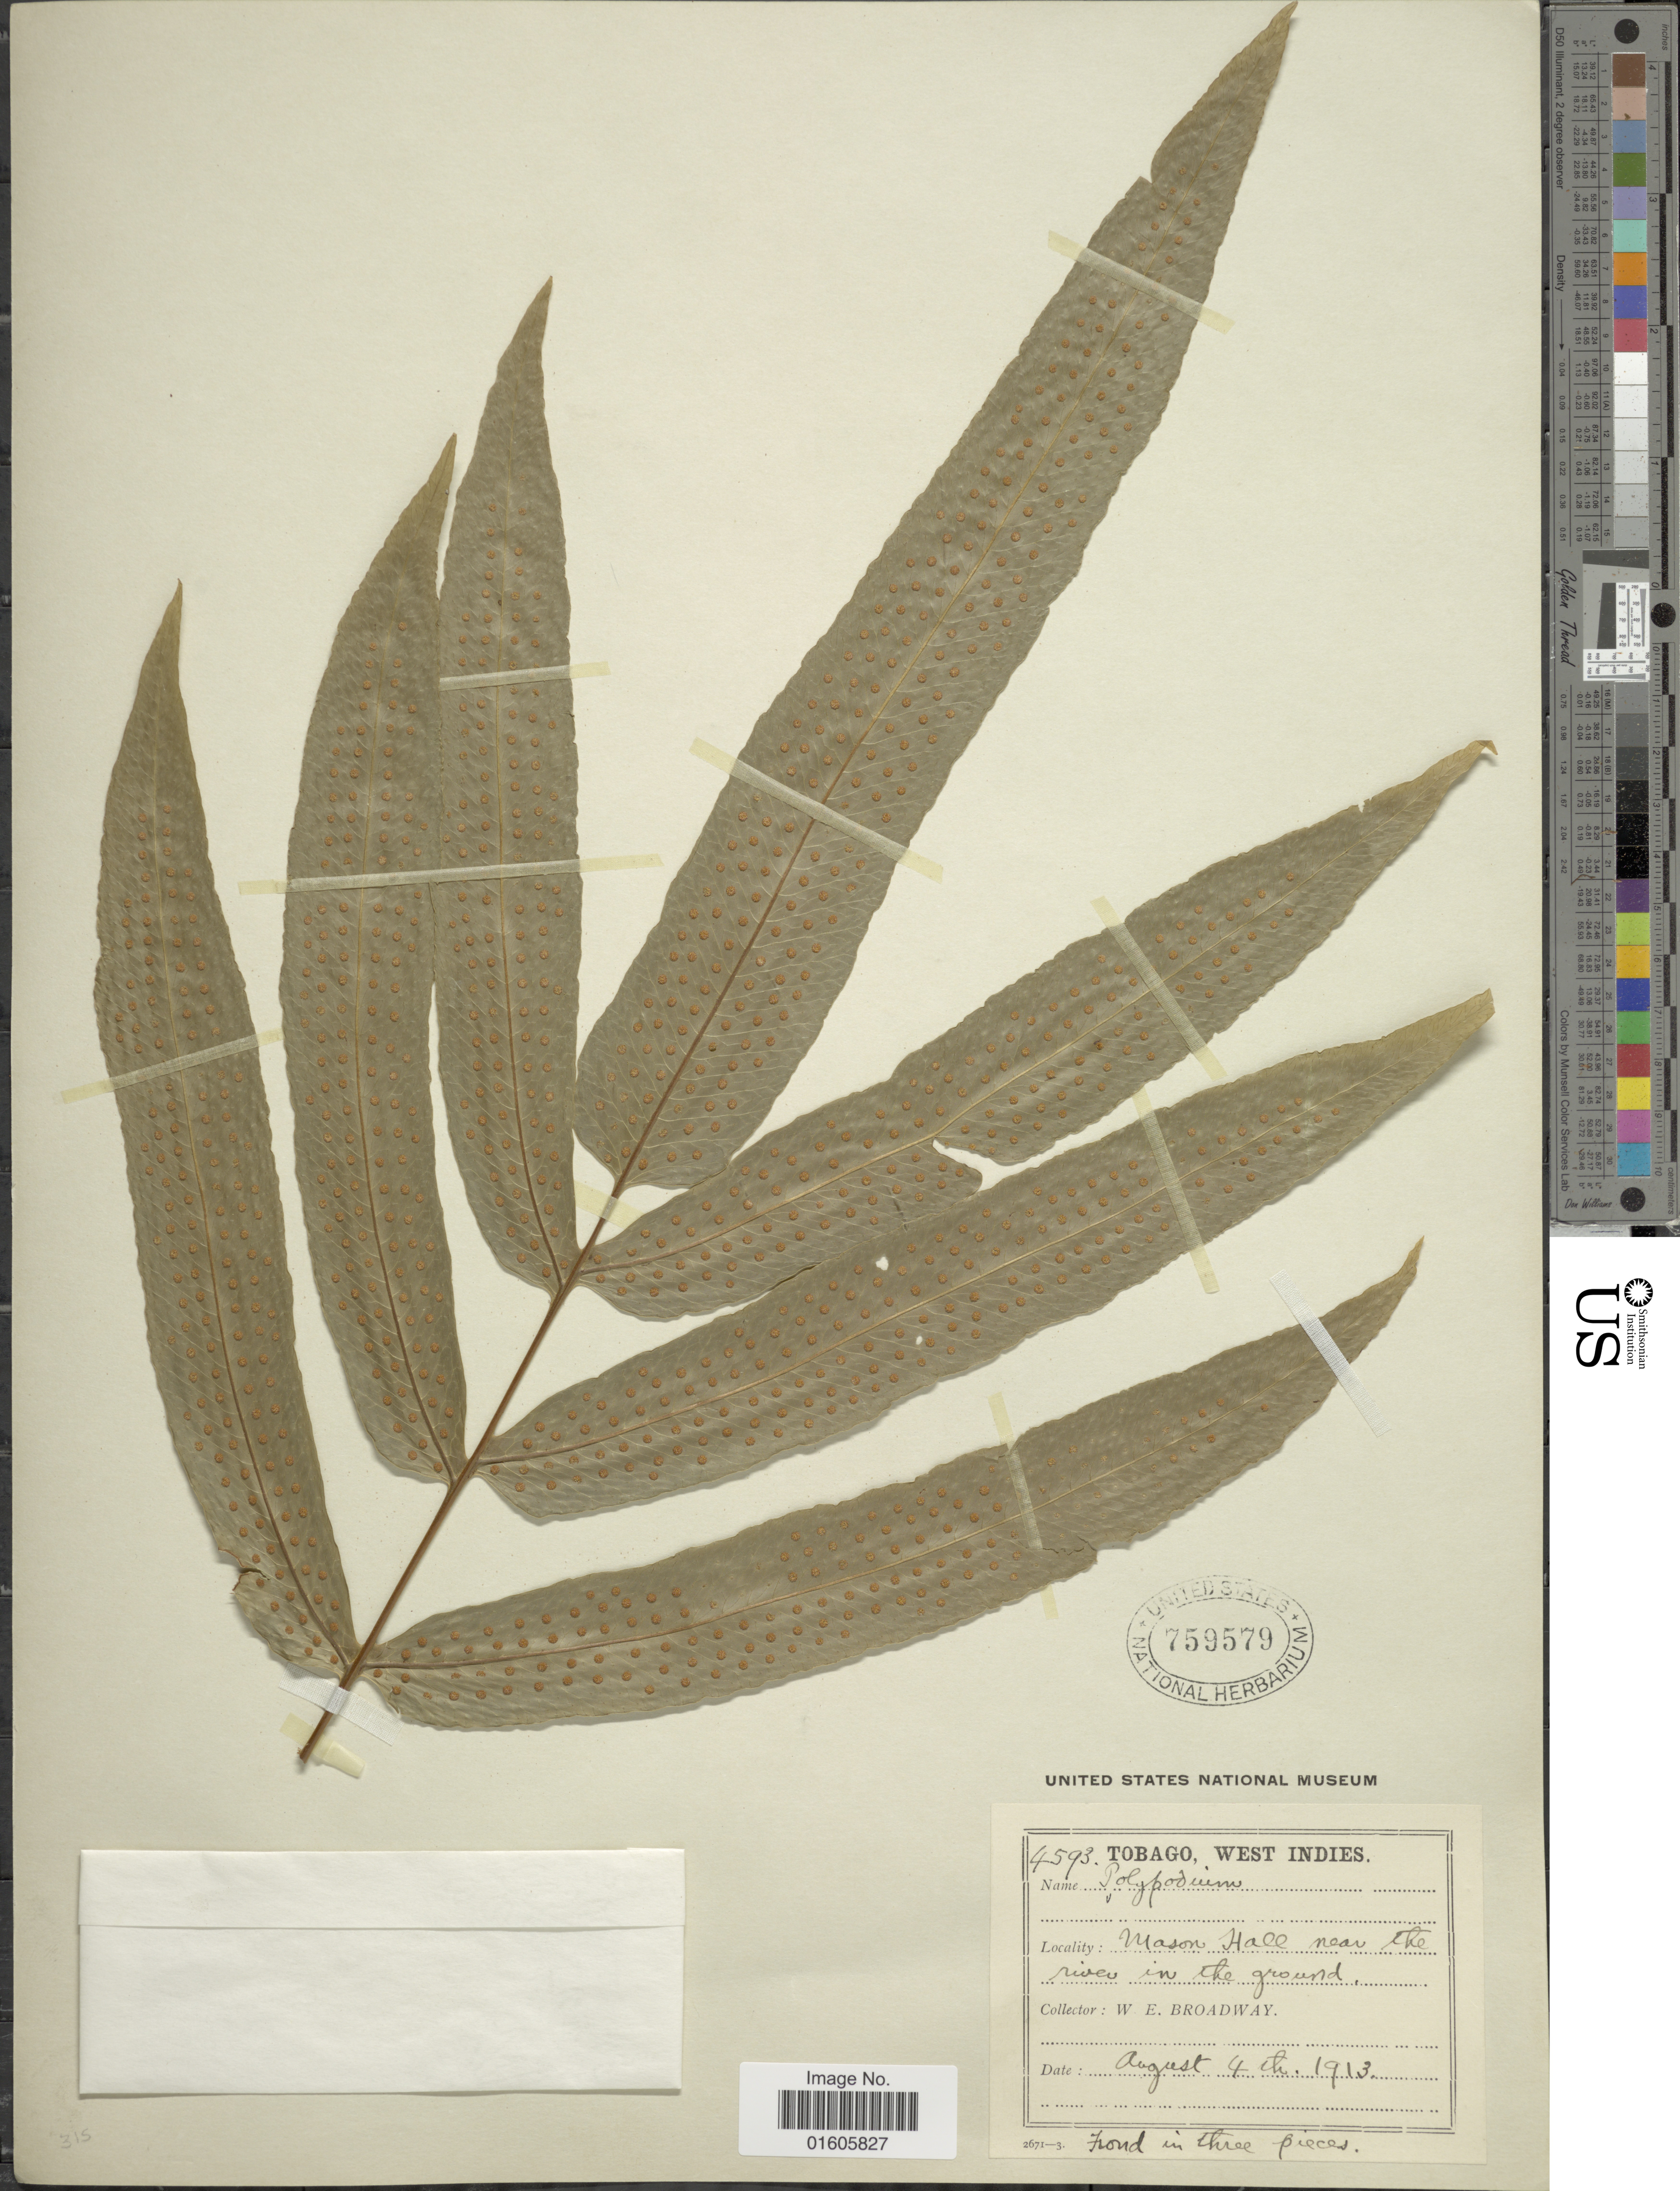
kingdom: Plantae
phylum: Tracheophyta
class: Polypodiopsida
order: Polypodiales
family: Polypodiaceae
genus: Serpocaulon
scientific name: Serpocaulon triseriale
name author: (Sw.) A.R. Sm.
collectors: W. E. Broadway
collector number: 4593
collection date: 1913-08-04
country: Trinidad and Tobago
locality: Tobago, West Indies. Mason Hall near the river in the ground.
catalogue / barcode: US 759579